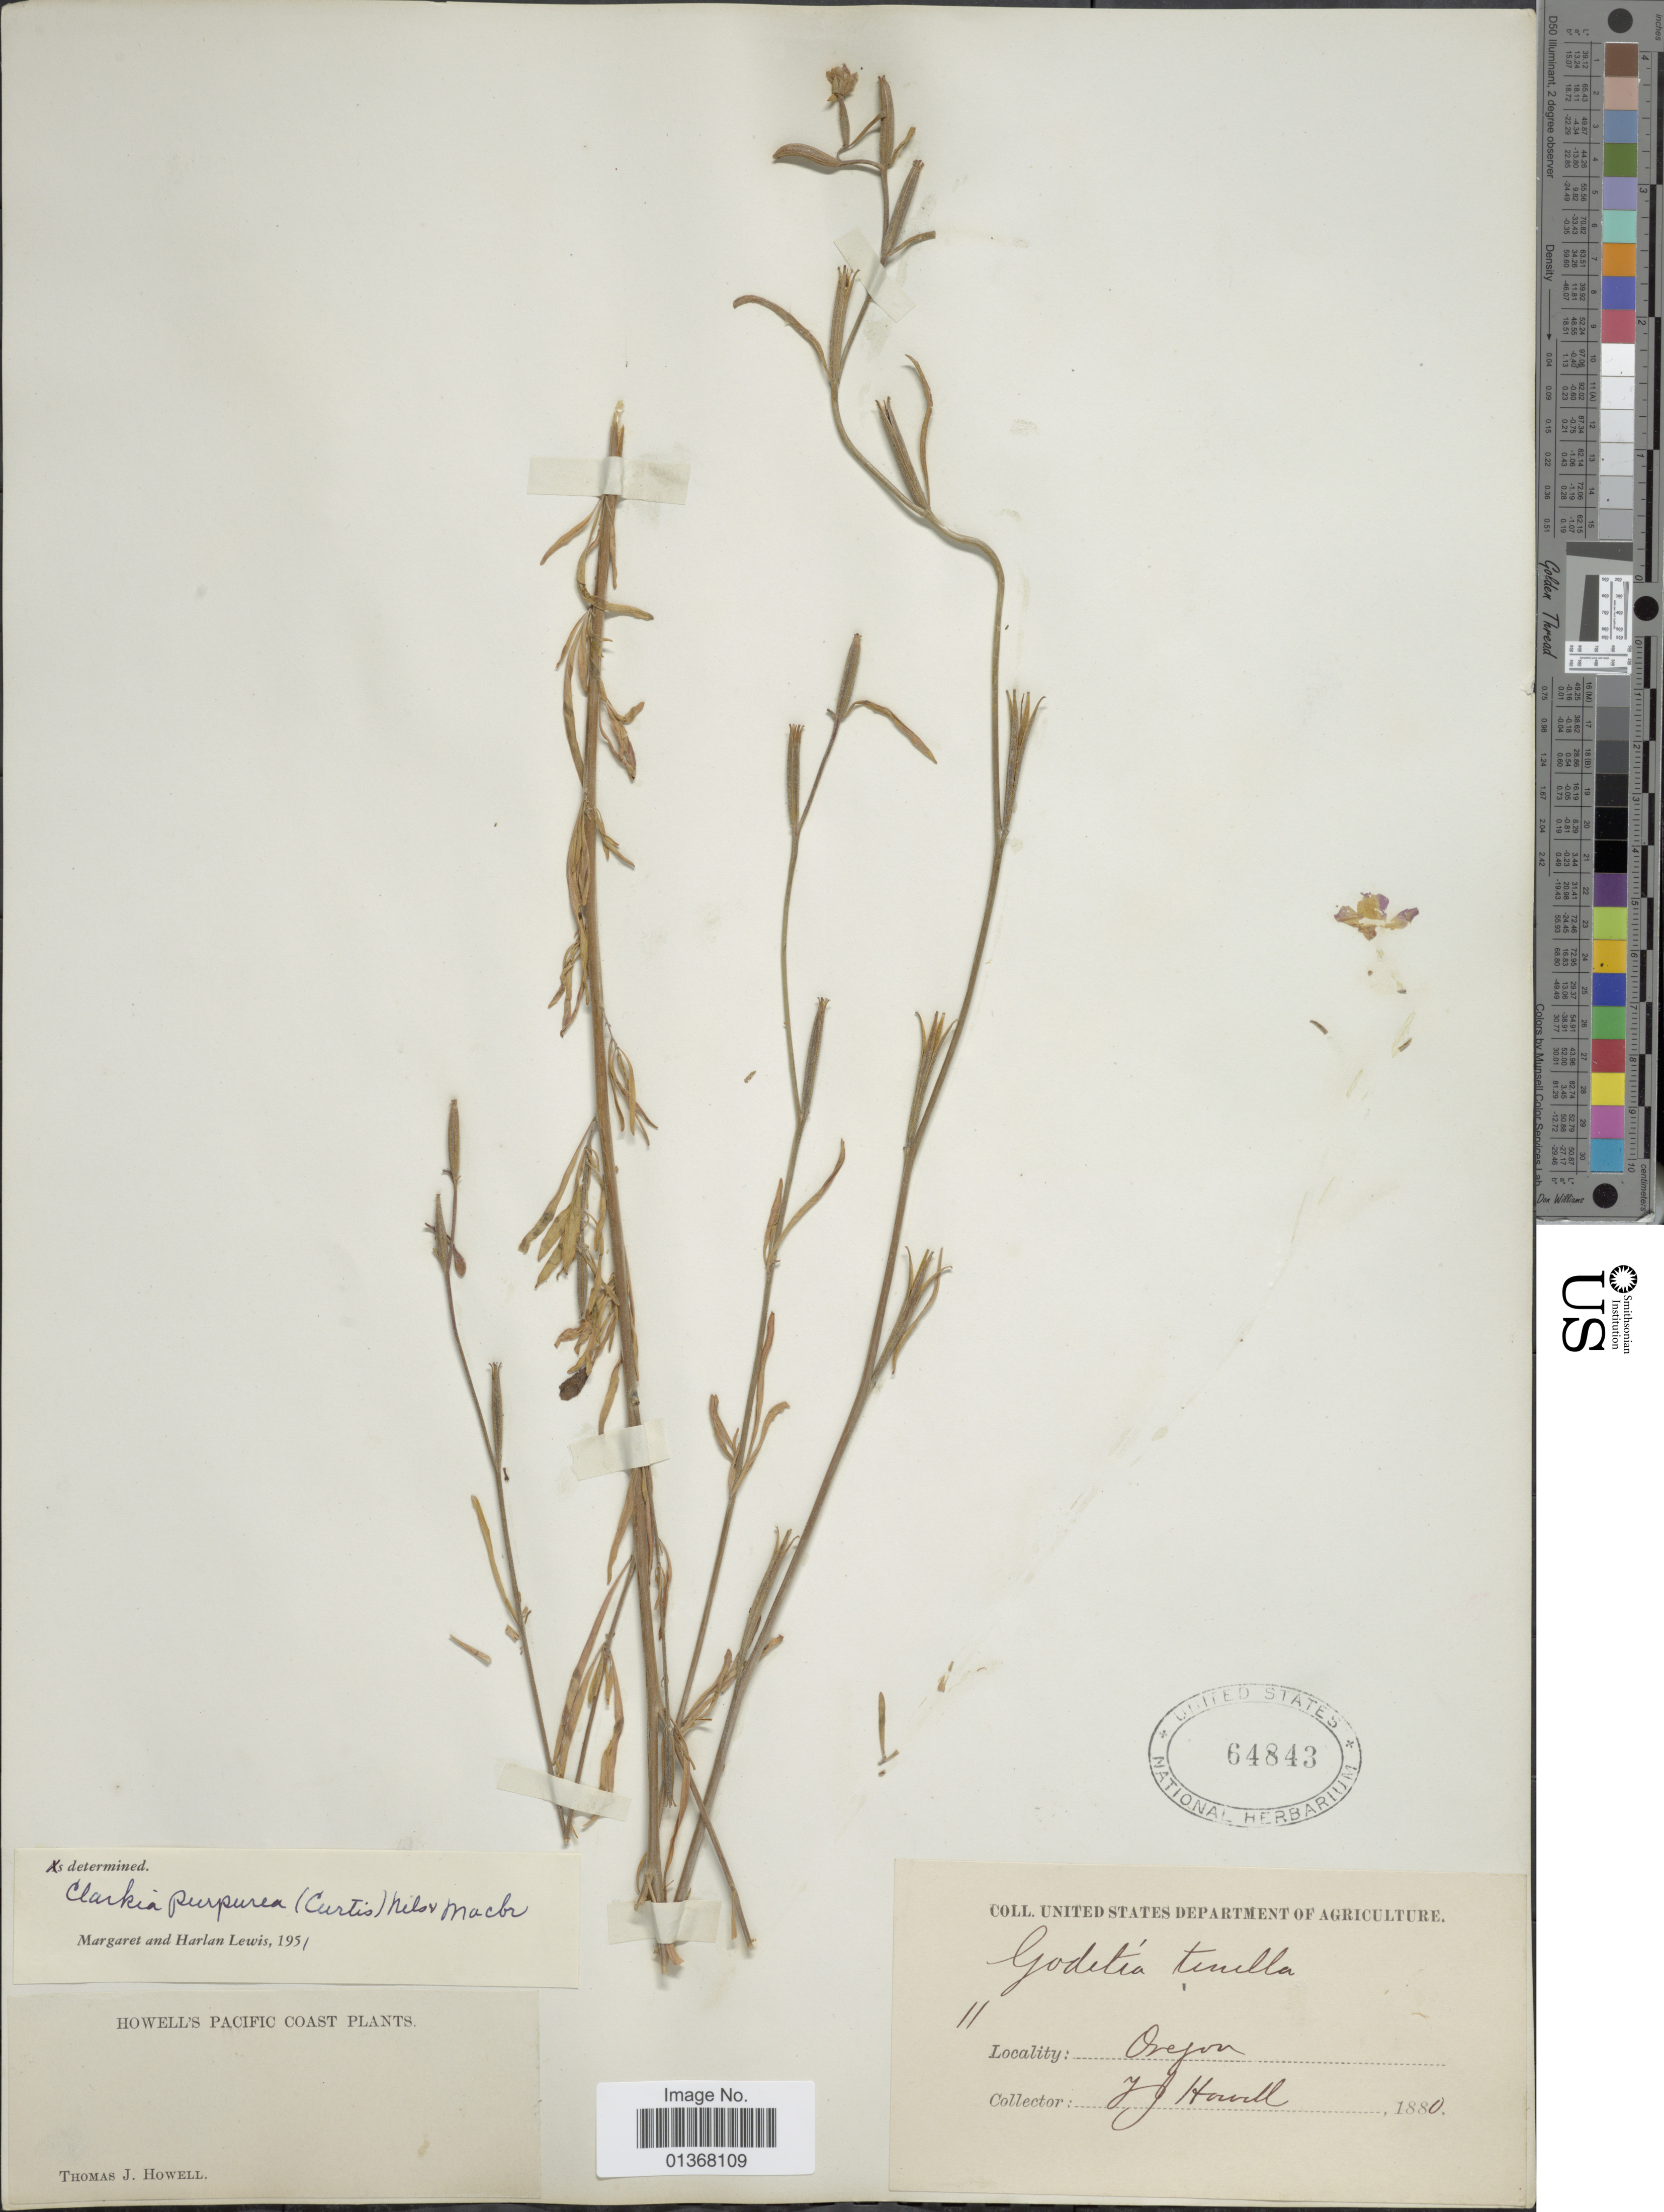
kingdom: Plantae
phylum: Tracheophyta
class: Magnoliopsida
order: Myrtales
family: Onagraceae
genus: Clarkia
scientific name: Clarkia pulchella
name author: Pursh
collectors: T. J. Howell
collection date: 1880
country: United States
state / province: Oregon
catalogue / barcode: US 64843